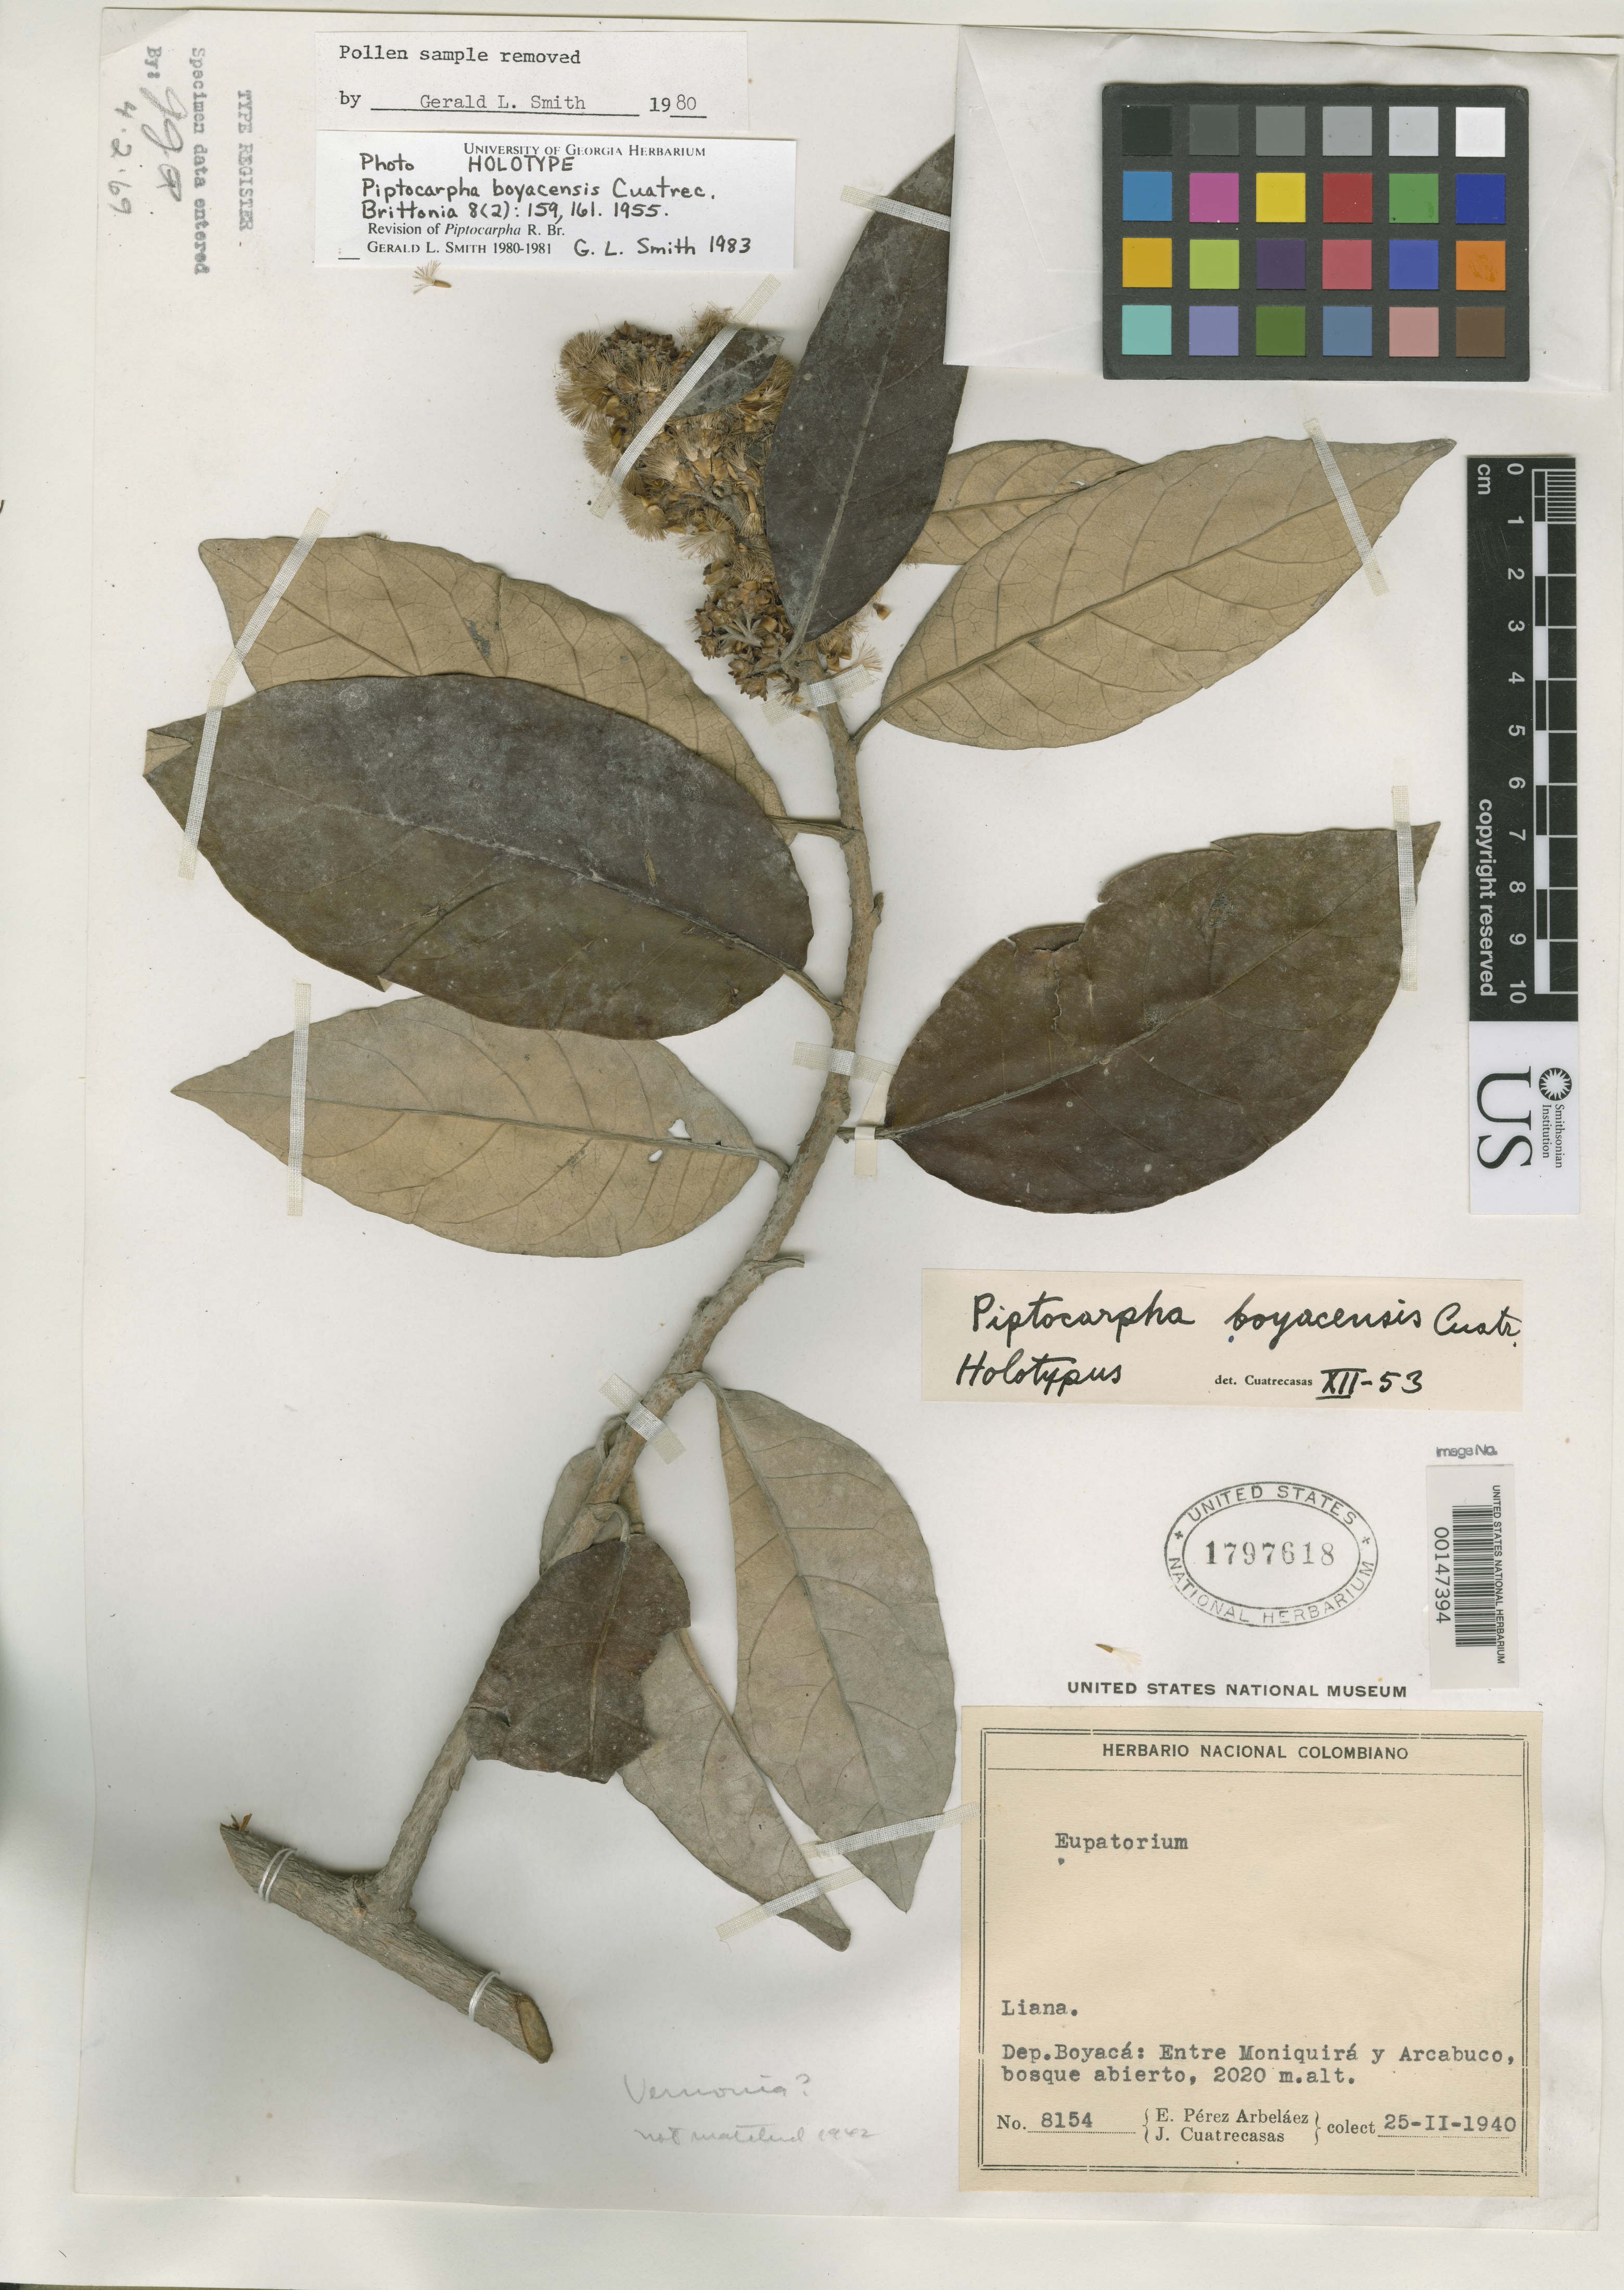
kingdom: Plantae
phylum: Tracheophyta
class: Magnoliopsida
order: Asterales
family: Asteraceae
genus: Piptocarpha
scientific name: Piptocarpha boyacensis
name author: Cuatrec.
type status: Holotype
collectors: E. Pérez Arbeláez & J. Cuatrecasas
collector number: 8154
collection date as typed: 25 - II - 1940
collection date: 1940-02-25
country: Colombia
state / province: Boyacá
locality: Between Moniquira and Arcabuco.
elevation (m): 2020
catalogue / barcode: US 1797618